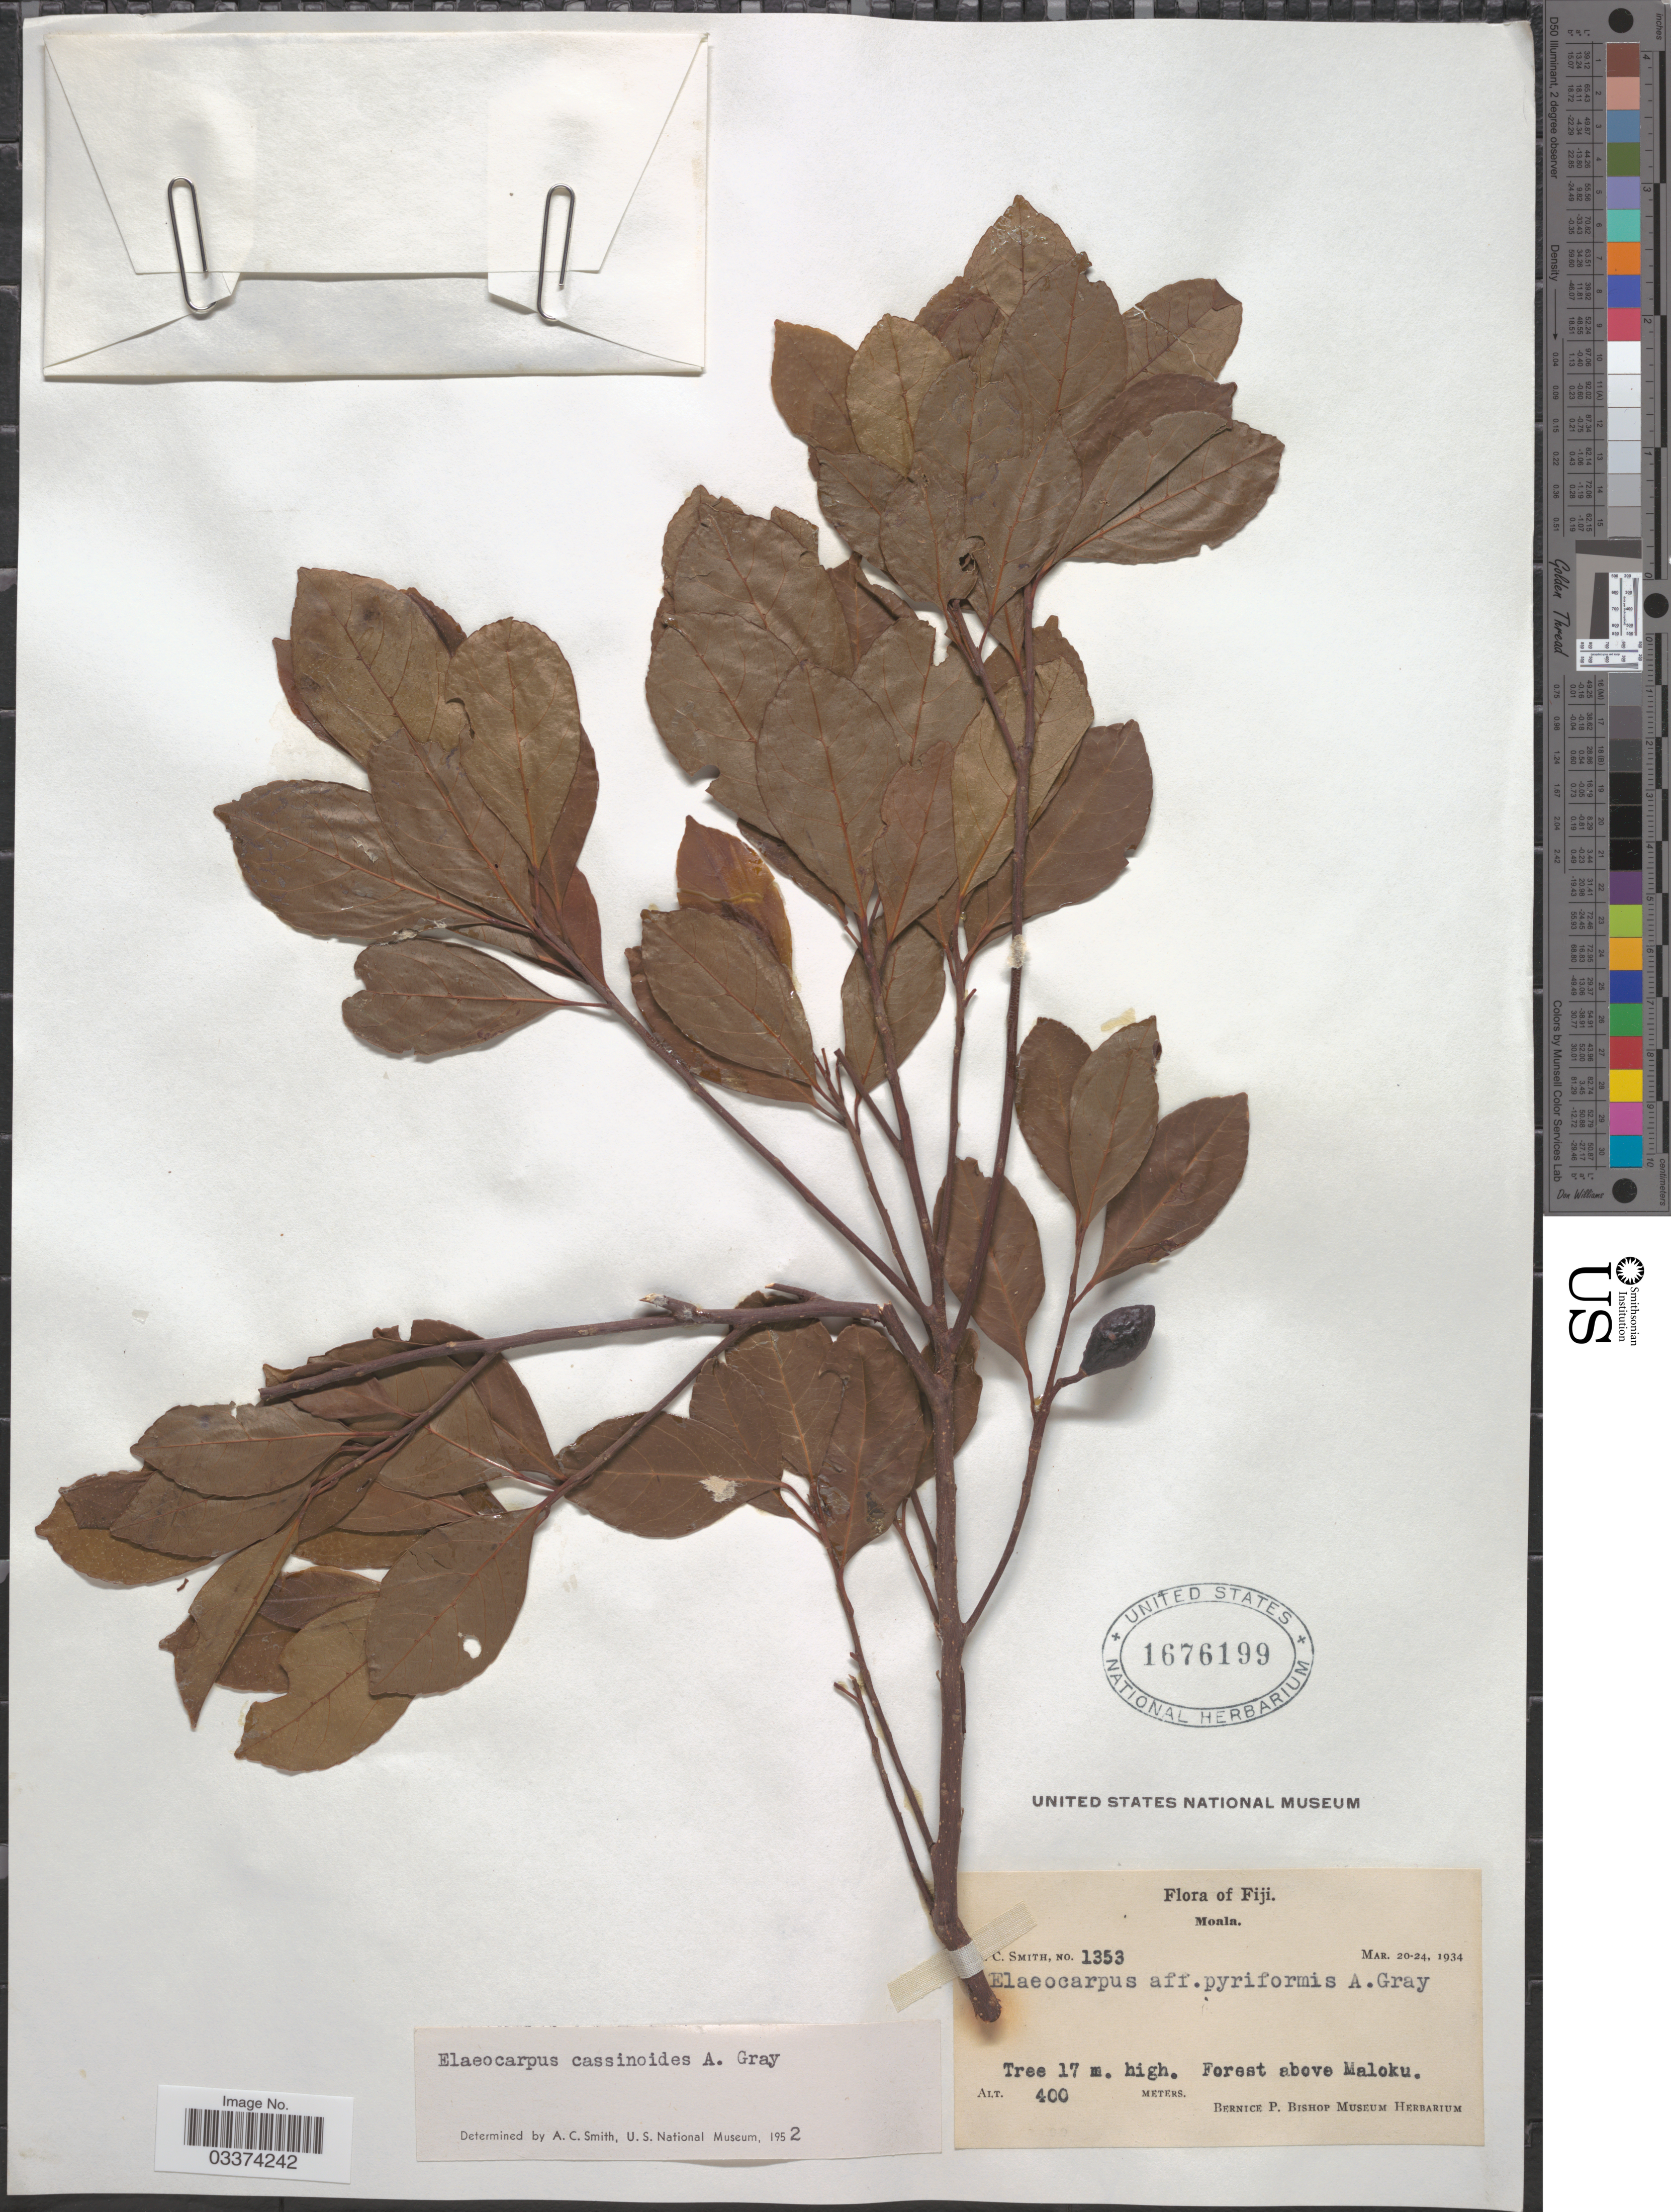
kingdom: Plantae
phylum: Tracheophyta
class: Magnoliopsida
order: Oxalidales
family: Elaeocarpaceae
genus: Elaeocarpus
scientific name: Elaeocarpus cassinoides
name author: A. Gray in Wilkes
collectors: A. C. Smith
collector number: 1353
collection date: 1934-03-20/1934-03-24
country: Fiji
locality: Moala. Forest above Maloku.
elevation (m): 400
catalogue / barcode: US 1676199